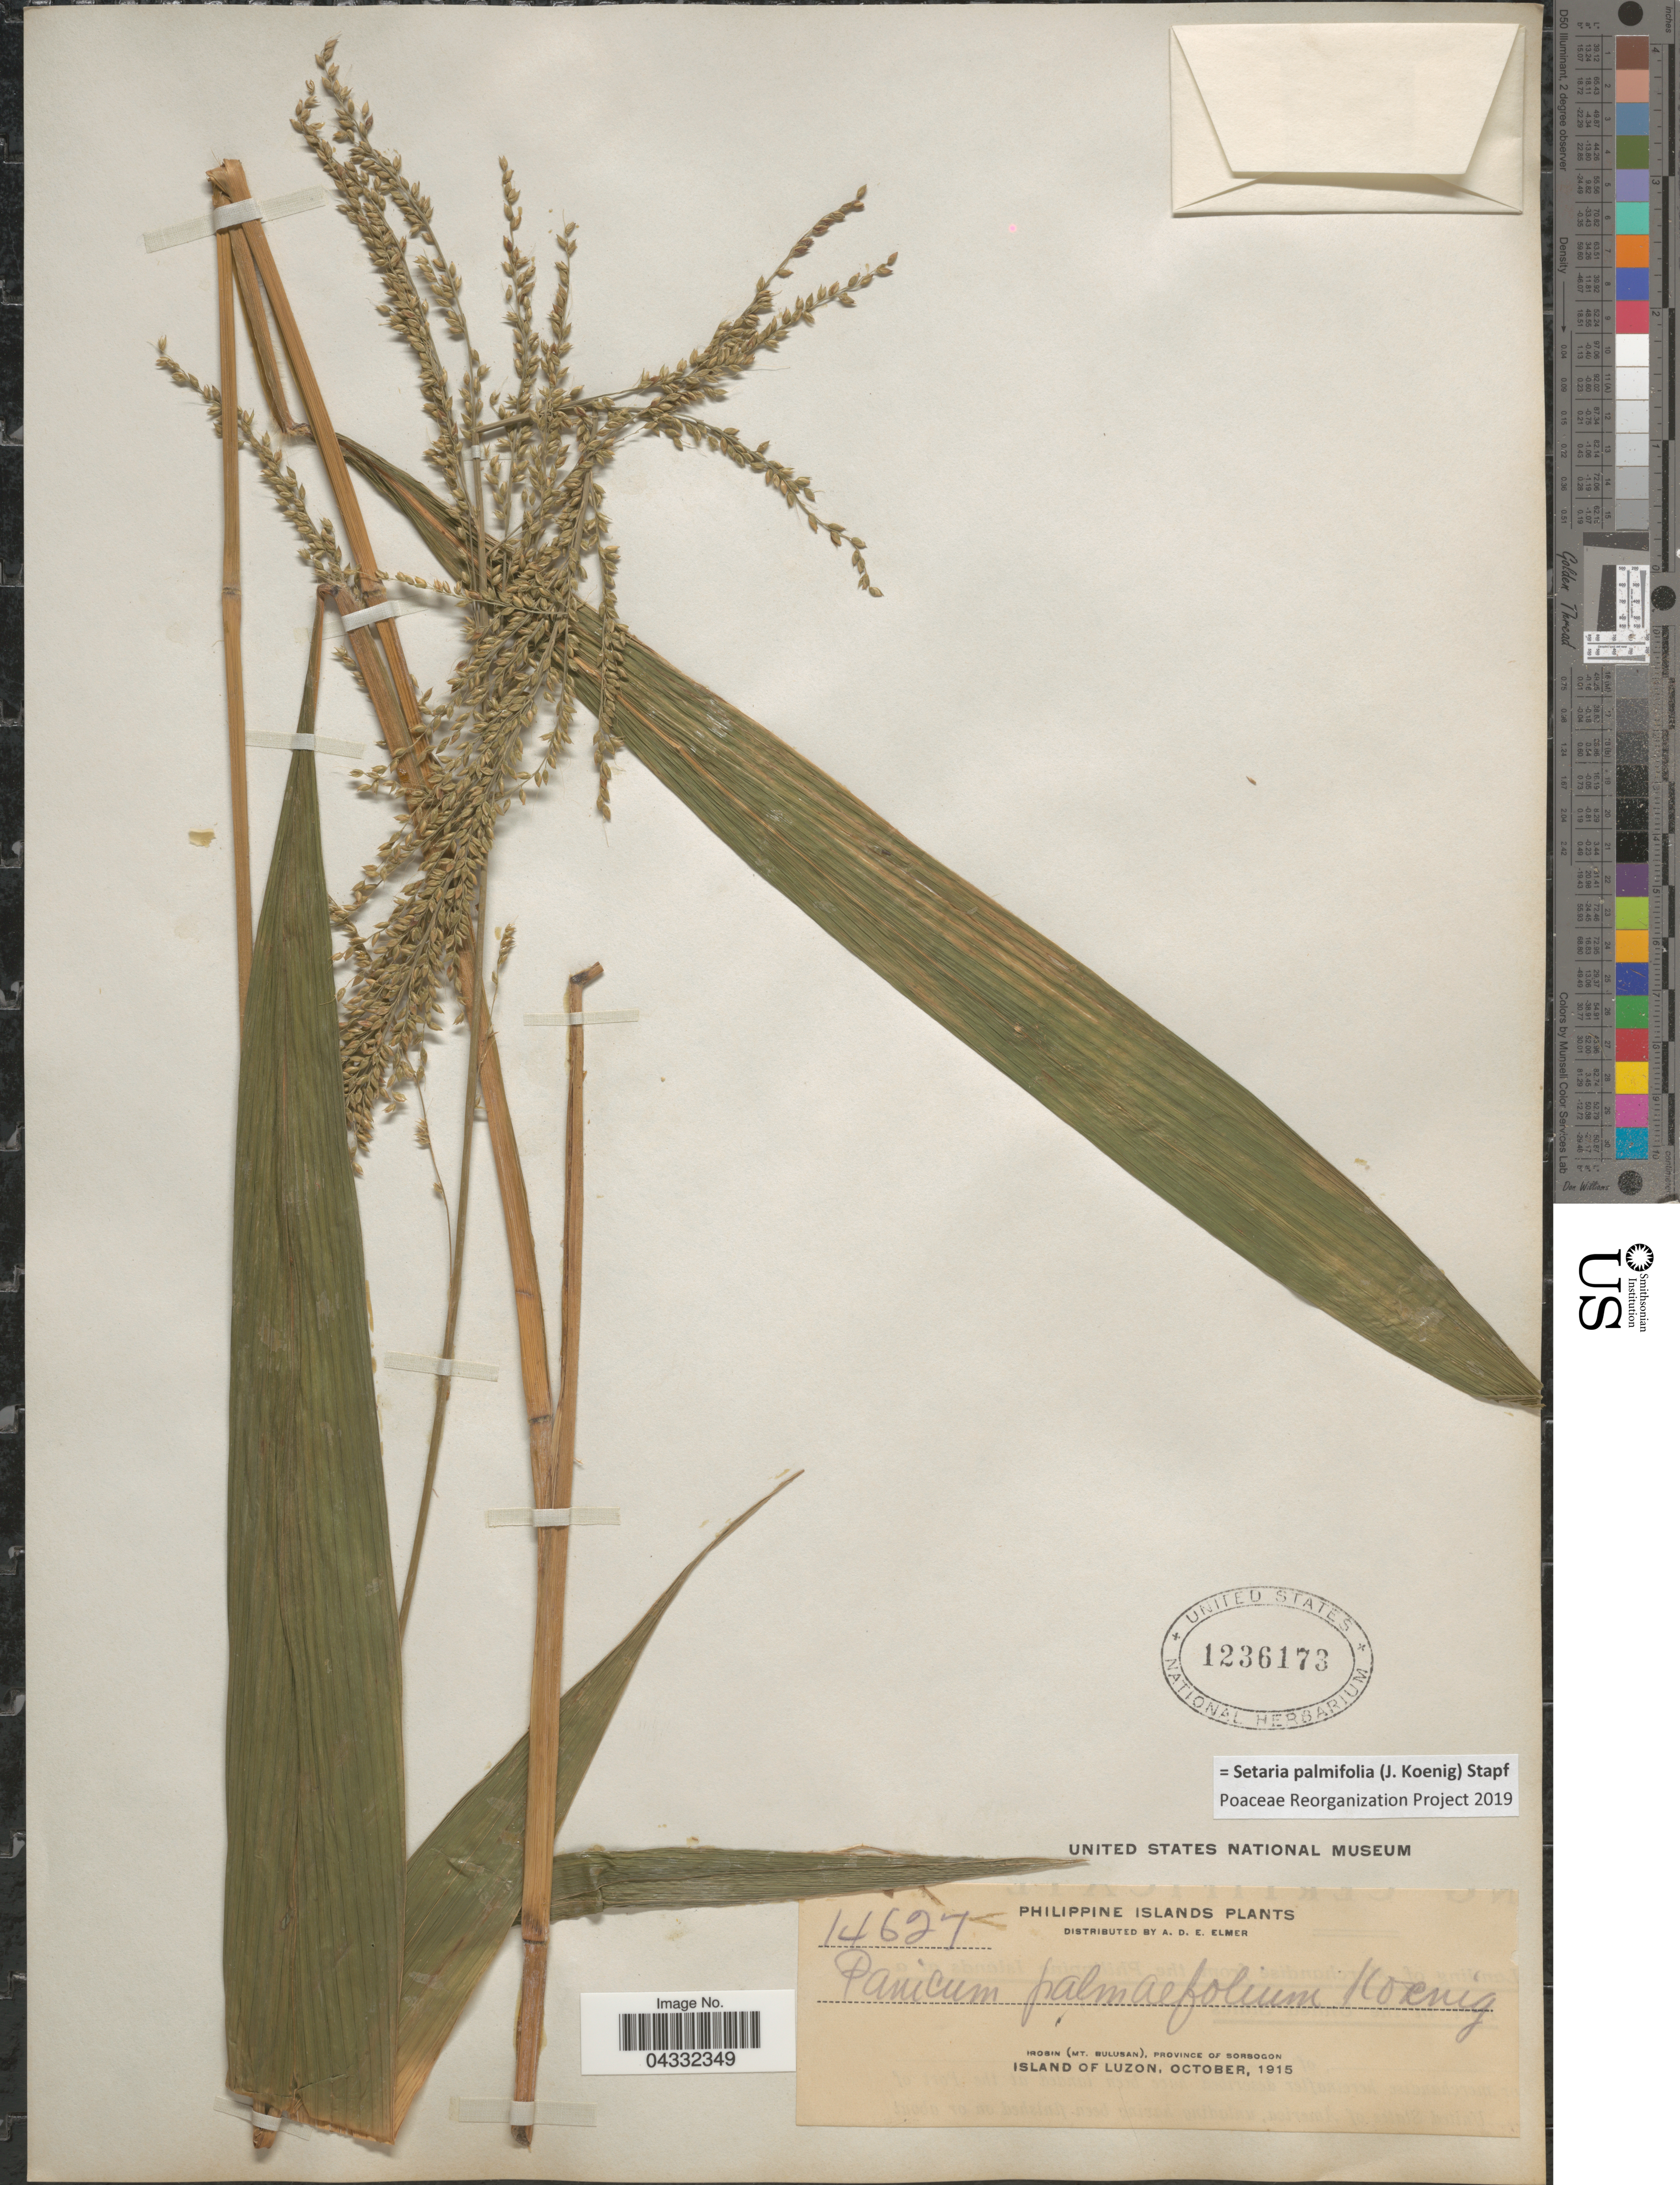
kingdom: Plantae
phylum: Tracheophyta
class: Liliopsida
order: Poales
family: Poaceae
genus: Setaria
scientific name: Setaria palmifolia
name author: (J. Koenig) Stapf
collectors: A. D. E. Elmer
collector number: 14627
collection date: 1915-10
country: Philippines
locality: Philippine Islands. Irosin (Mt. Bulusan), Province of Sorsogon. Island of Luzon.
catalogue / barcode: US 1236173